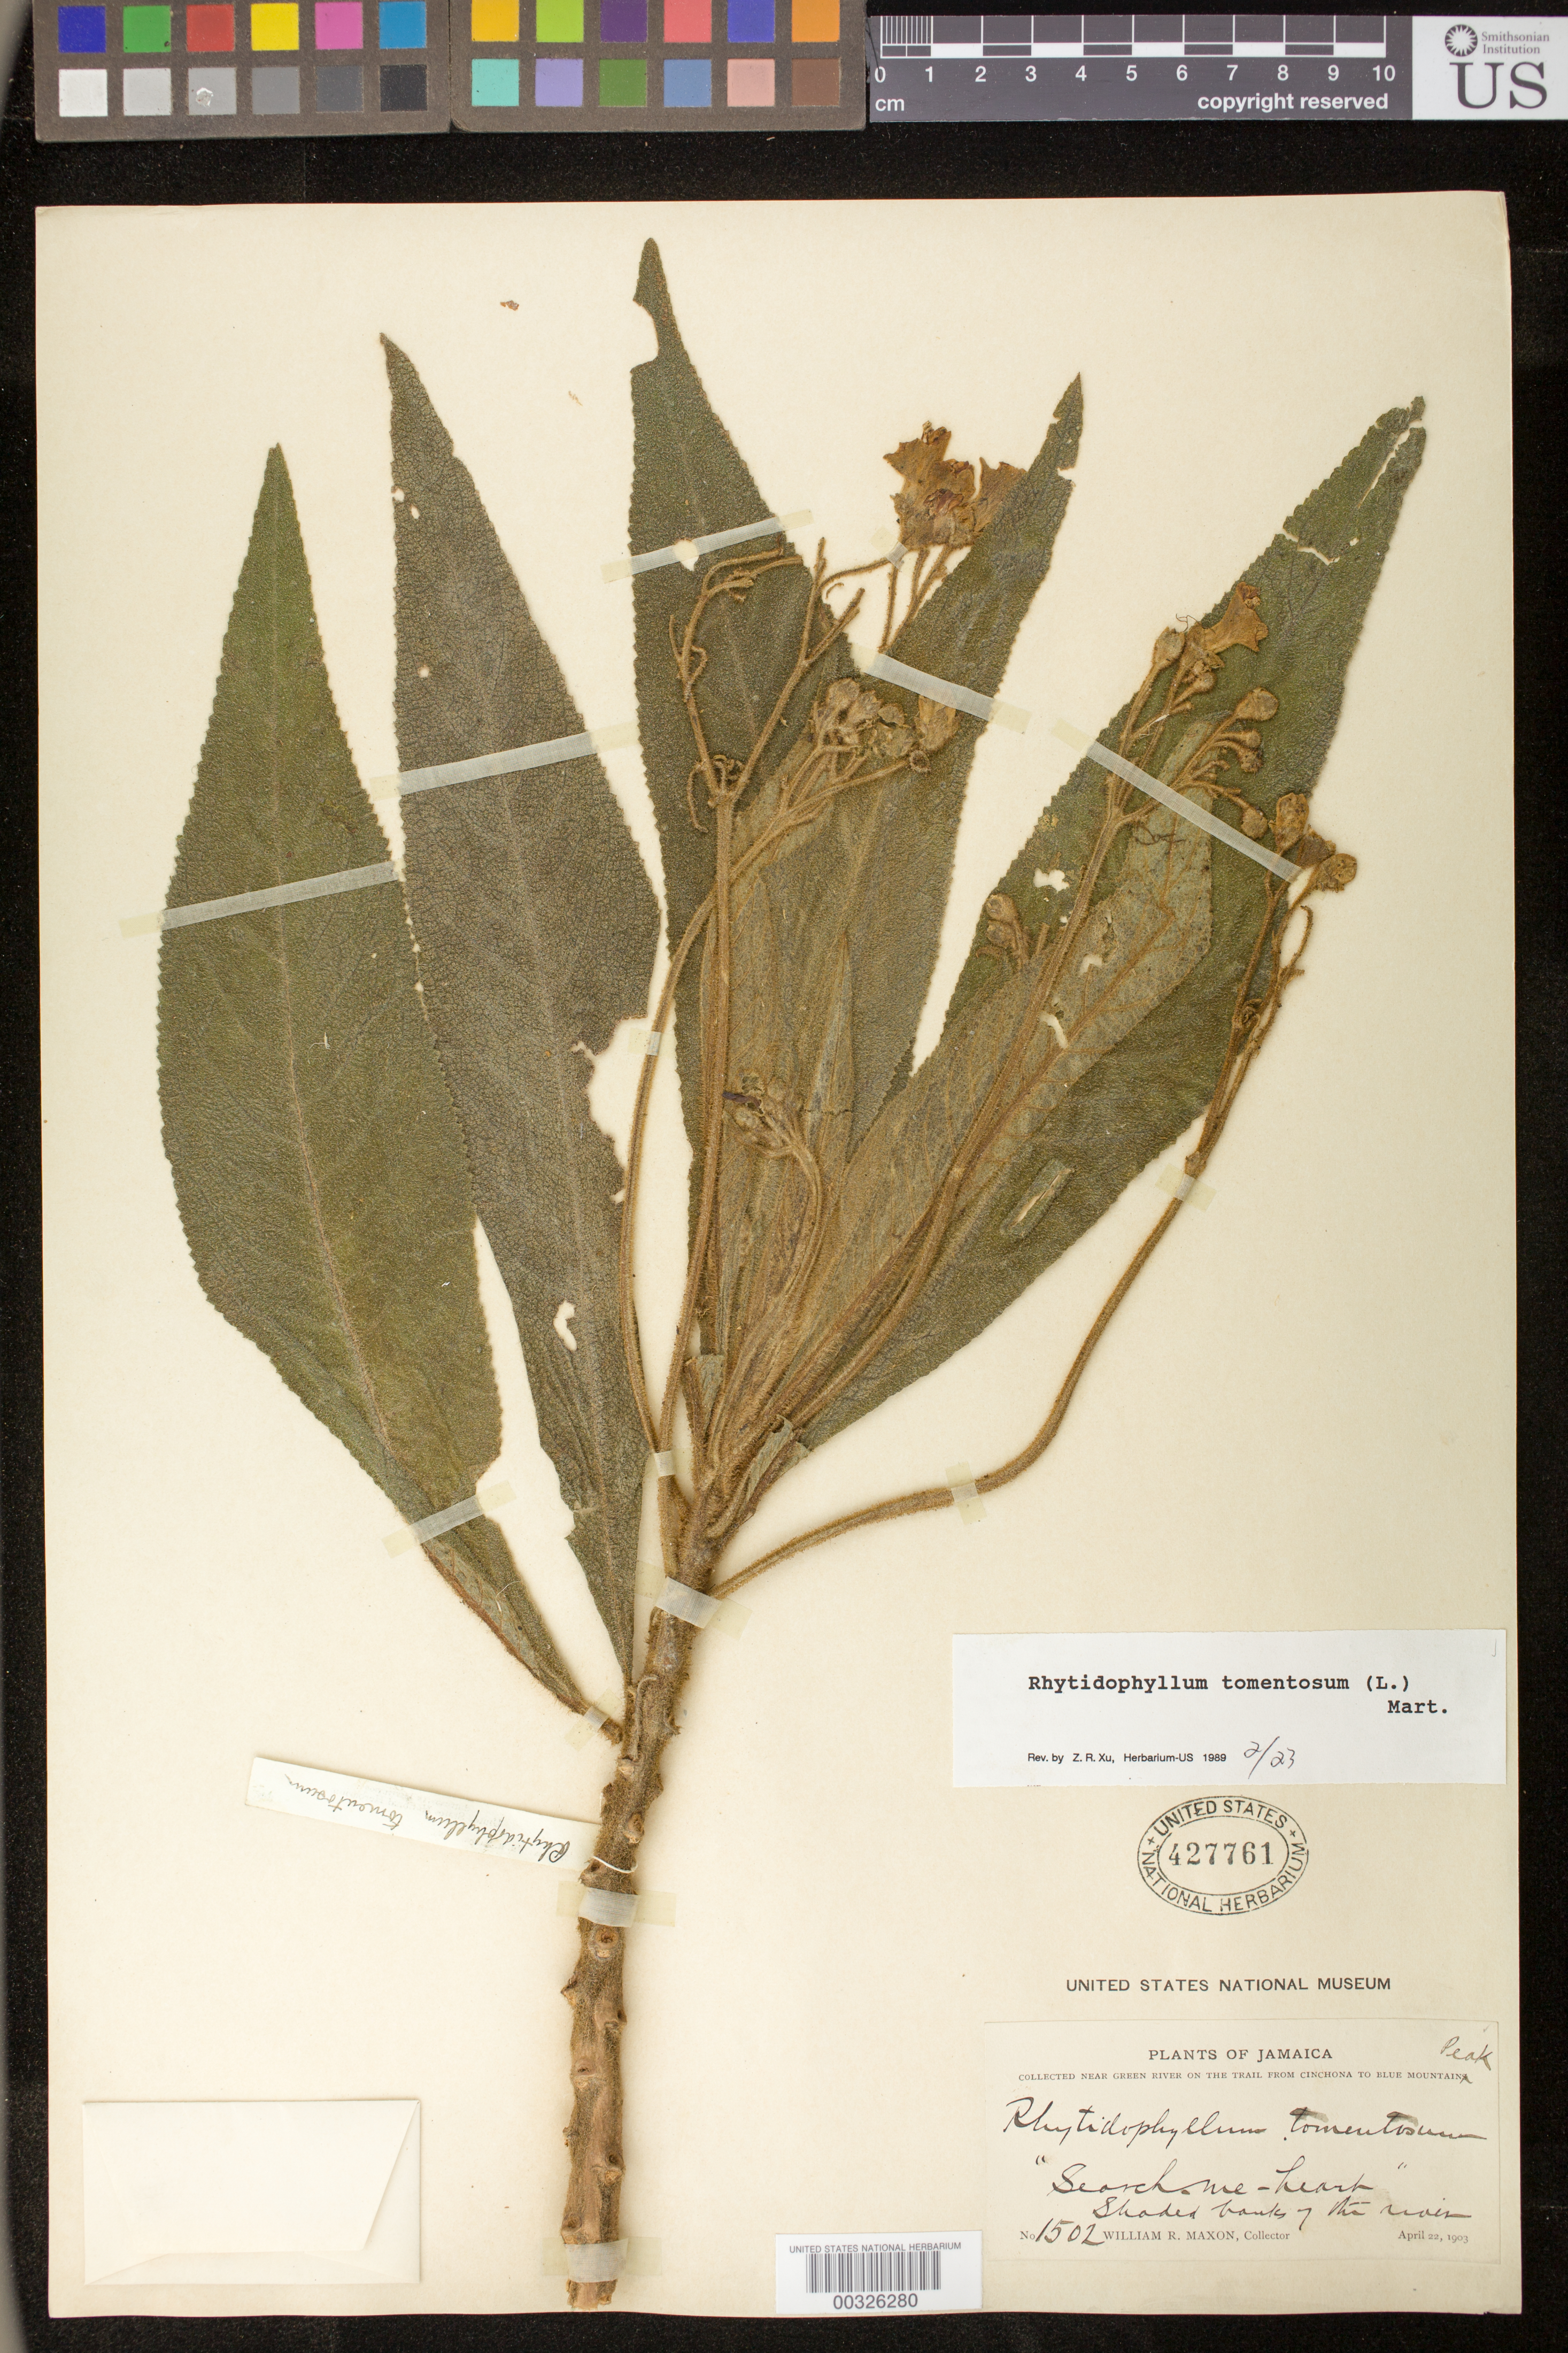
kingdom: Plantae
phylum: Tracheophyta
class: Magnoliopsida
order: Lamiales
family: Gesneriaceae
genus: Rhytidophyllum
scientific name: Rhytidophyllum tomentosum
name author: (L.) Mart.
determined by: Skog, Laurence E.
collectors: W. R. Maxon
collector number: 1502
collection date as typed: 22 Apr 1903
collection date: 1903-04-22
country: Jamaica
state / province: Saint Andrew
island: Jamaica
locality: Near Green River on trail from Cinchona to Blue Mountain peak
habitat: Shaded banks of the river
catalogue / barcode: US 427761